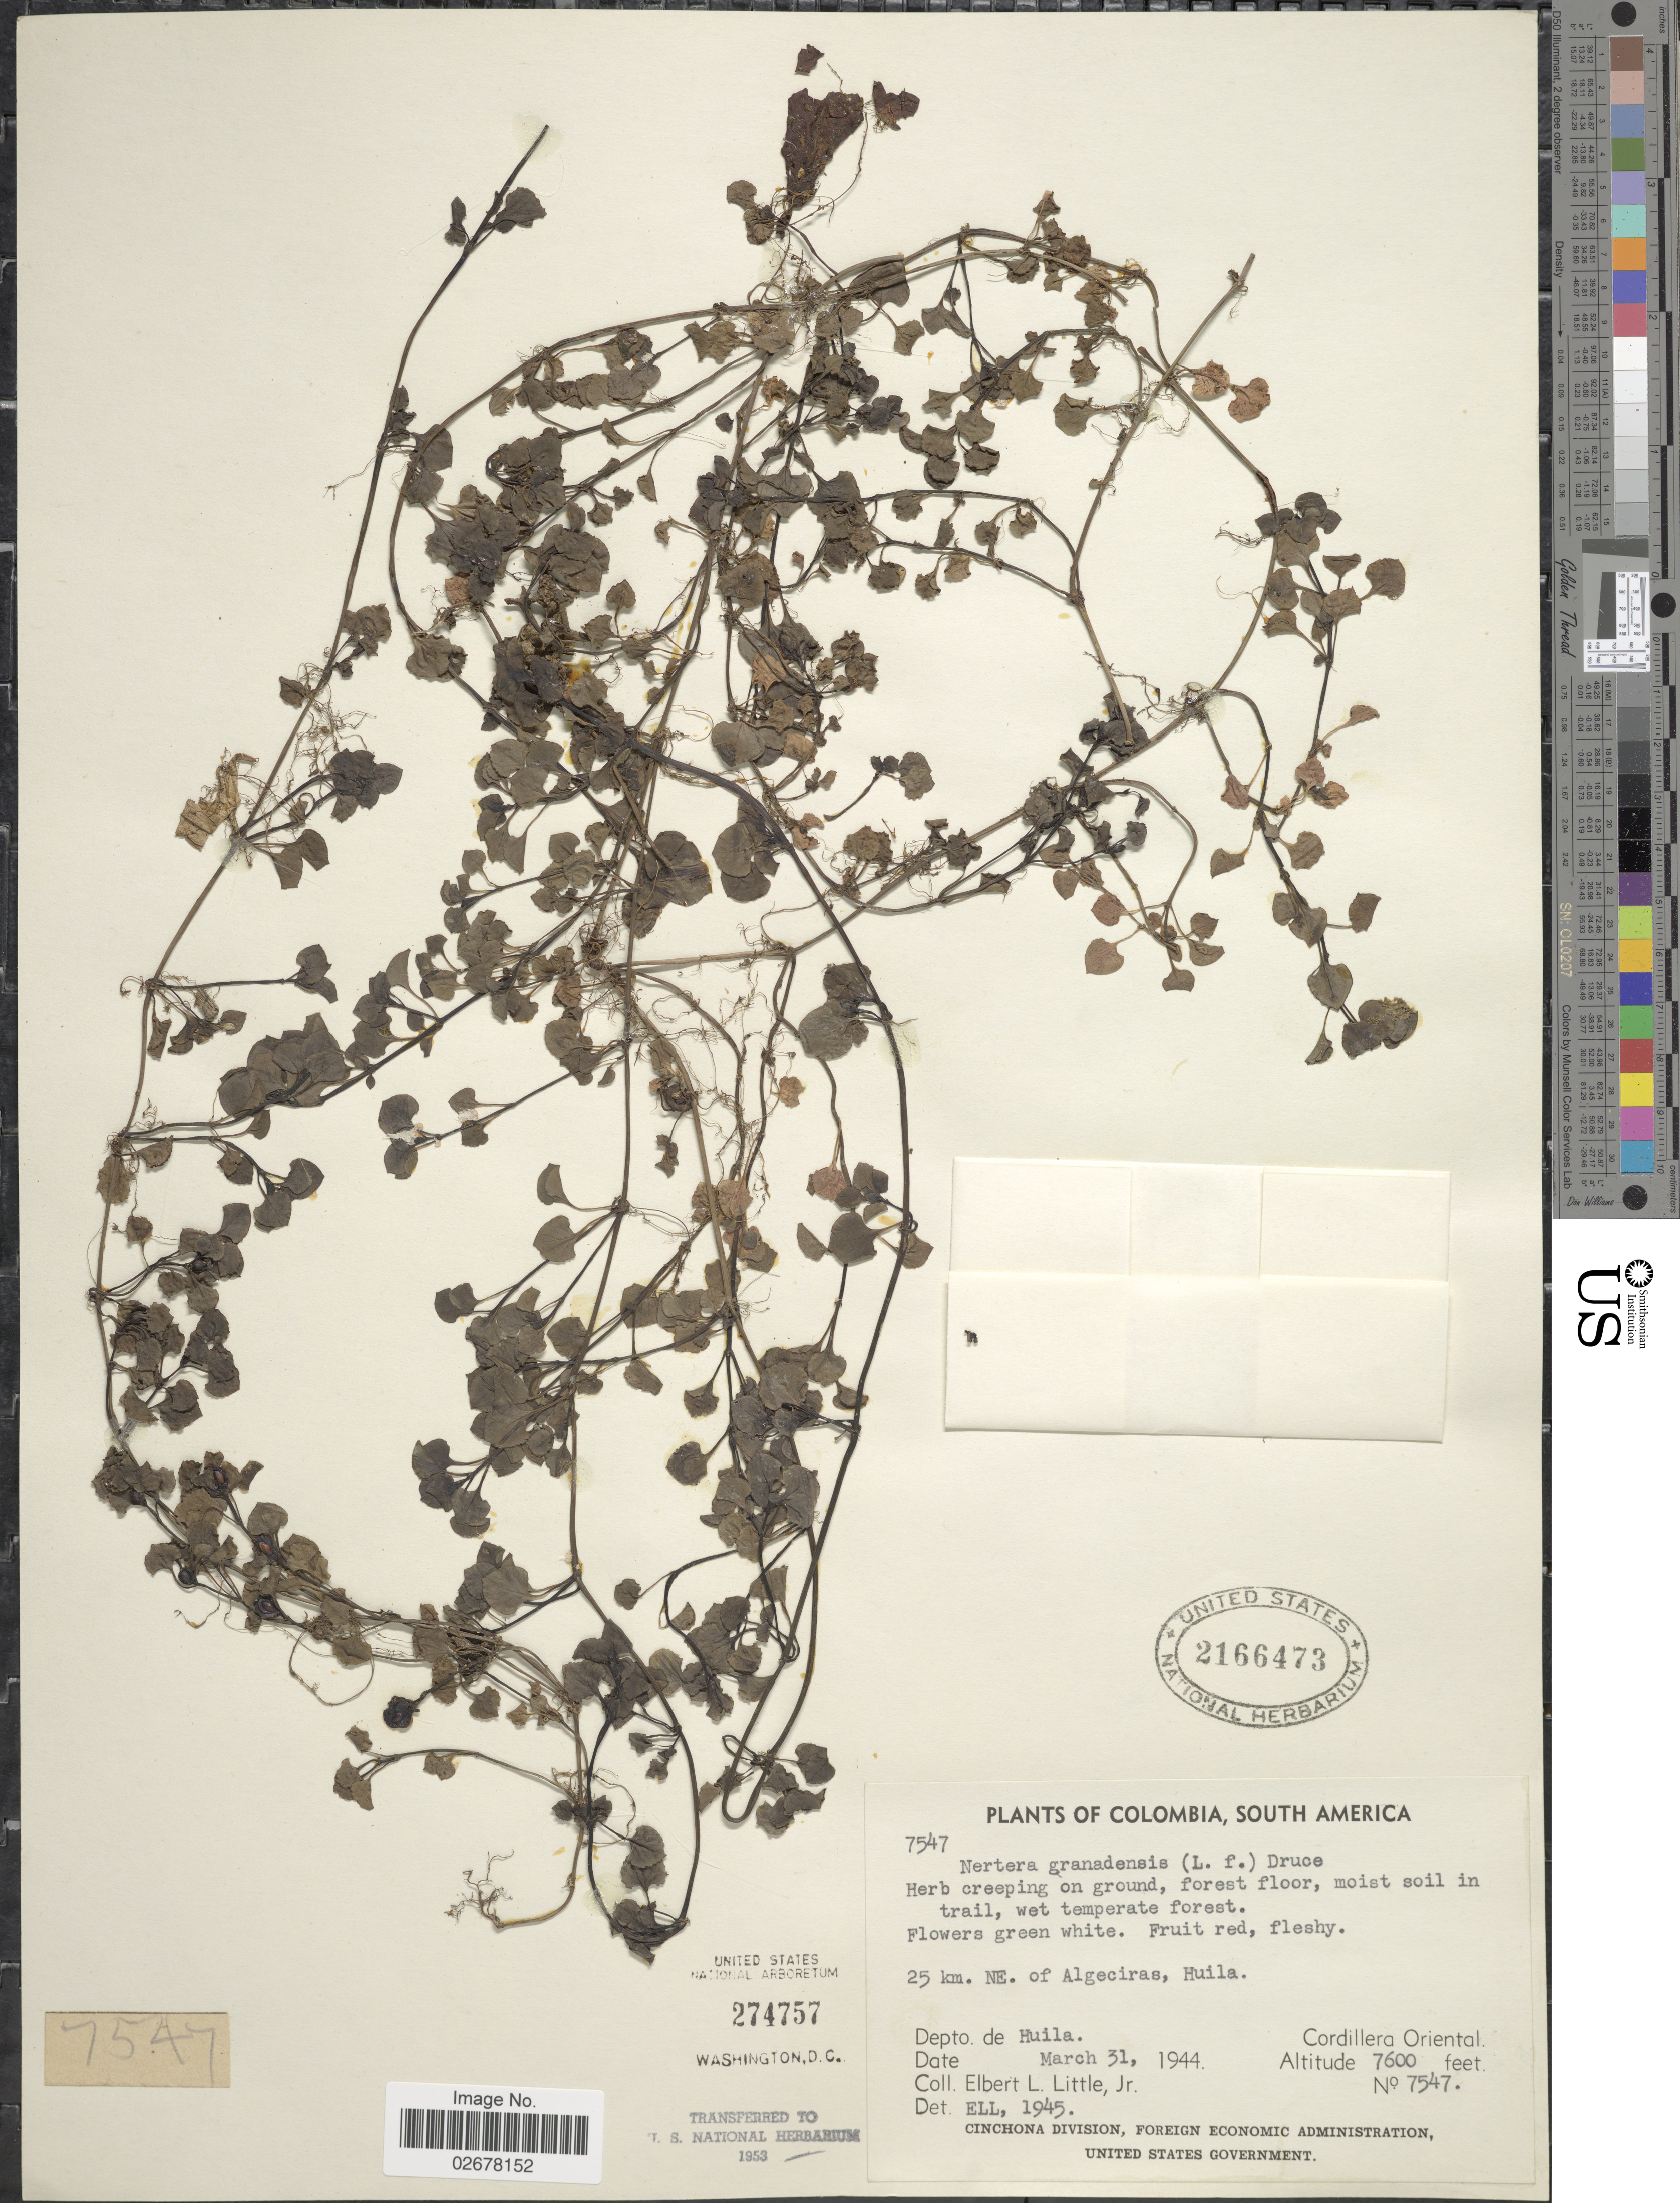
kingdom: Plantae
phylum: Tracheophyta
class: Magnoliopsida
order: Gentianales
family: Rubiaceae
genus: Nertera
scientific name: Nertera depressa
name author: Banks & Sol. ex Gaertn.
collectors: E. L. Little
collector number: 7547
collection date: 1944-03-31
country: Colombia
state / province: Huila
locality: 25 km NE of Algeciras, Huila, Depto de Huila, Cordillera Oriental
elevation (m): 2316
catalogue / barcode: US 2166473